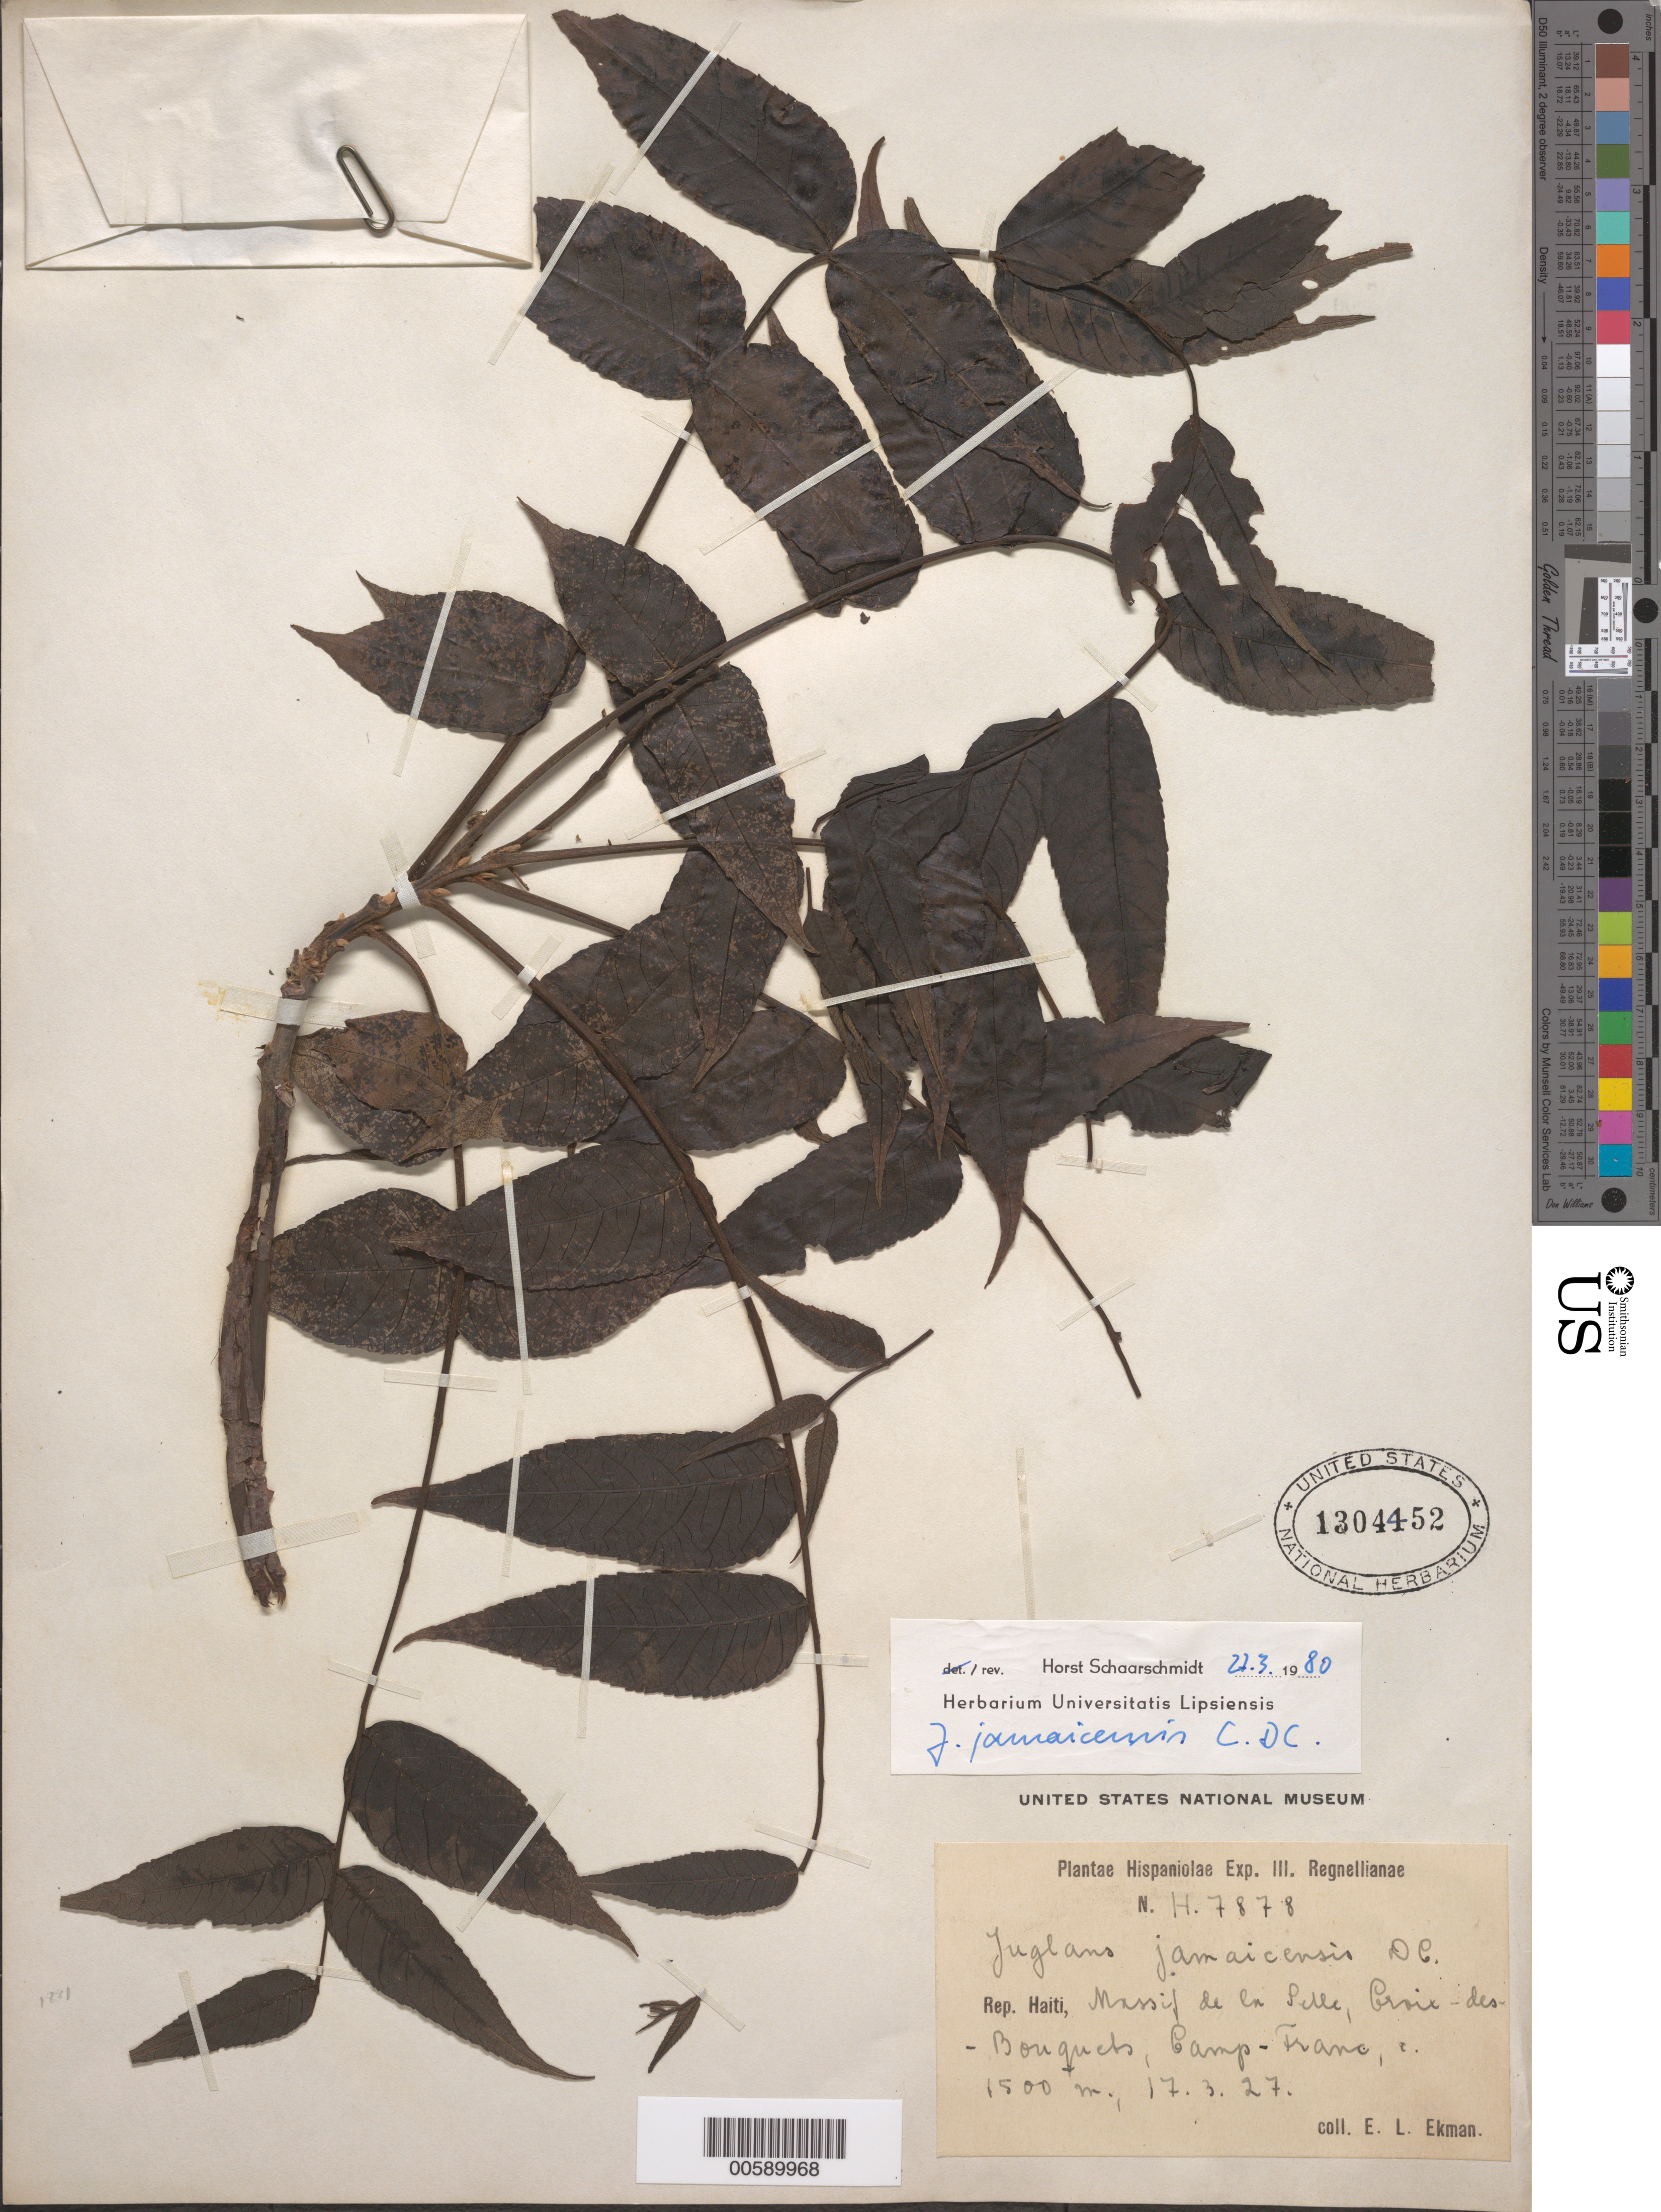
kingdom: Plantae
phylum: Tracheophyta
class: Magnoliopsida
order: Fagales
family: Juglandaceae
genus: Juglans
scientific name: Juglans jamaicensis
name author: C. DC.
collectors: E. L. Ekman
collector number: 7878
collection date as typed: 17 Mar 1927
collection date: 1927-03-17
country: Haiti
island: Hispaniola Island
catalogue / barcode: US 1304452